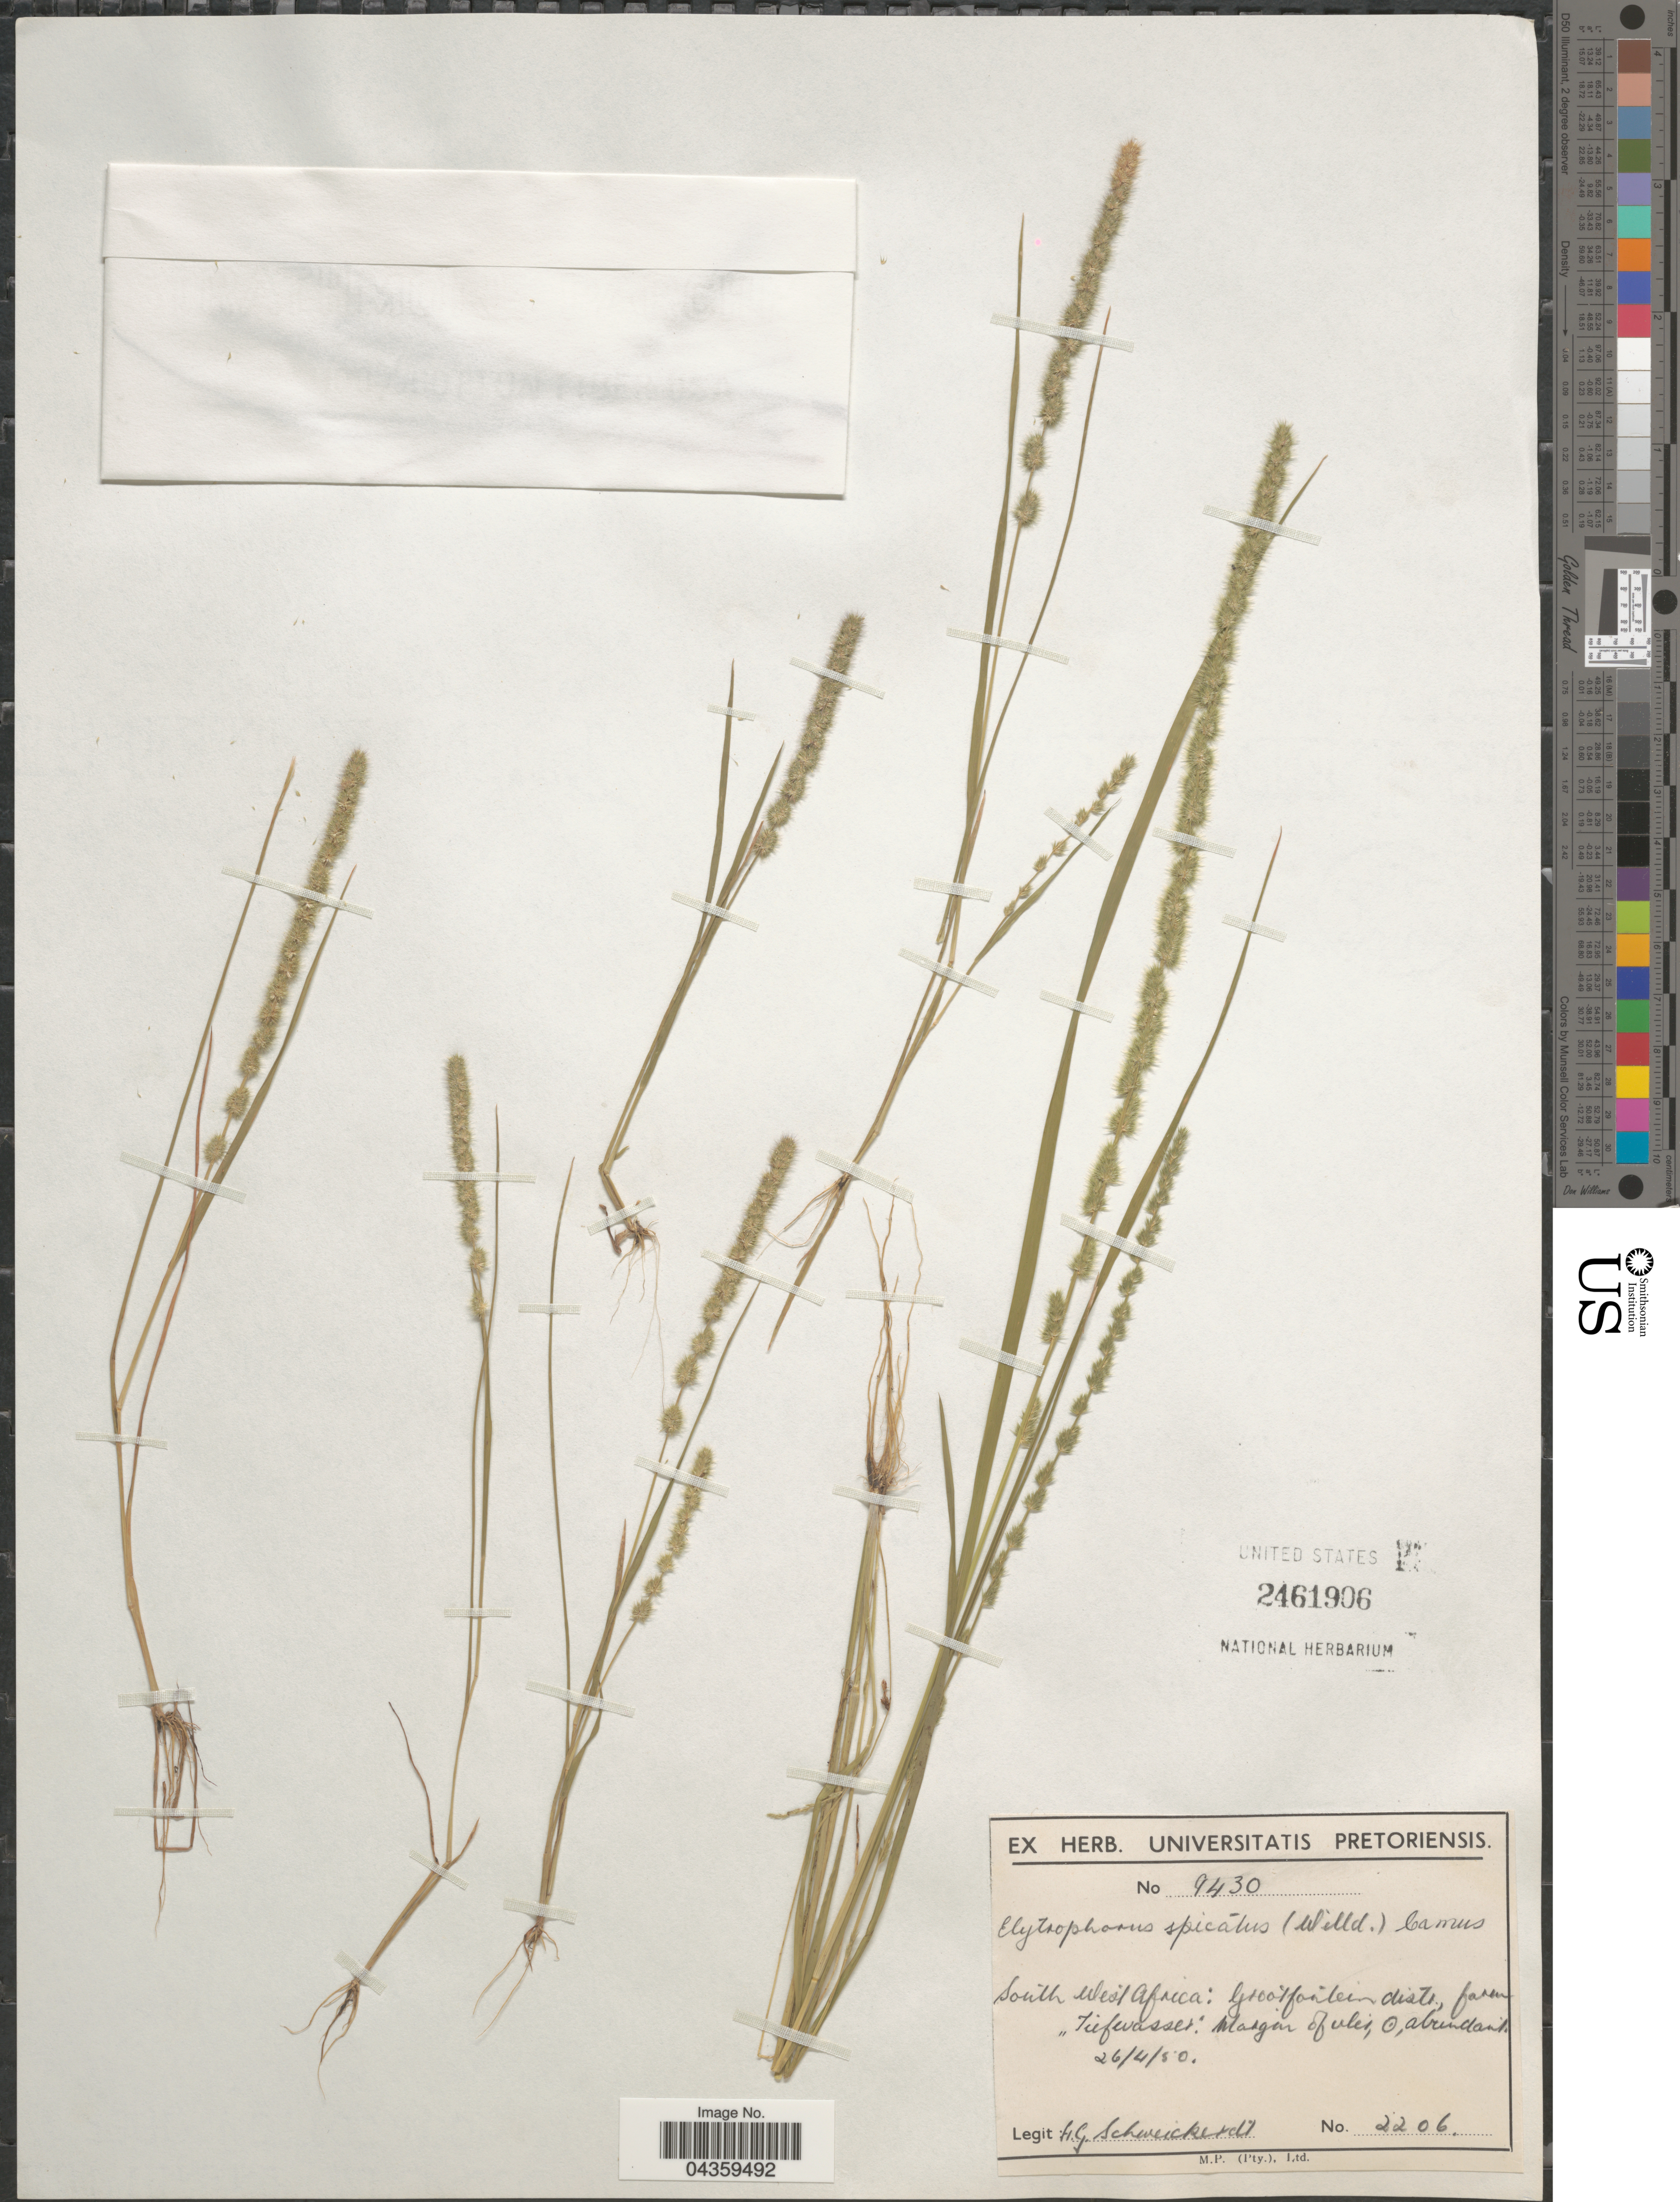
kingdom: Plantae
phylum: Tracheophyta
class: Liliopsida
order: Poales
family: Poaceae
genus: Elytrophorus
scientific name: Elytrophorus spicatus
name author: (Willd.) A. Camus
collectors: H. Schweickerdt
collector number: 2206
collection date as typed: Transcribed d/m/y: 26/4/50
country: Namibia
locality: South West Africa: Grootfontein distr., farm "Tiefwasser".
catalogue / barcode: US 2461906